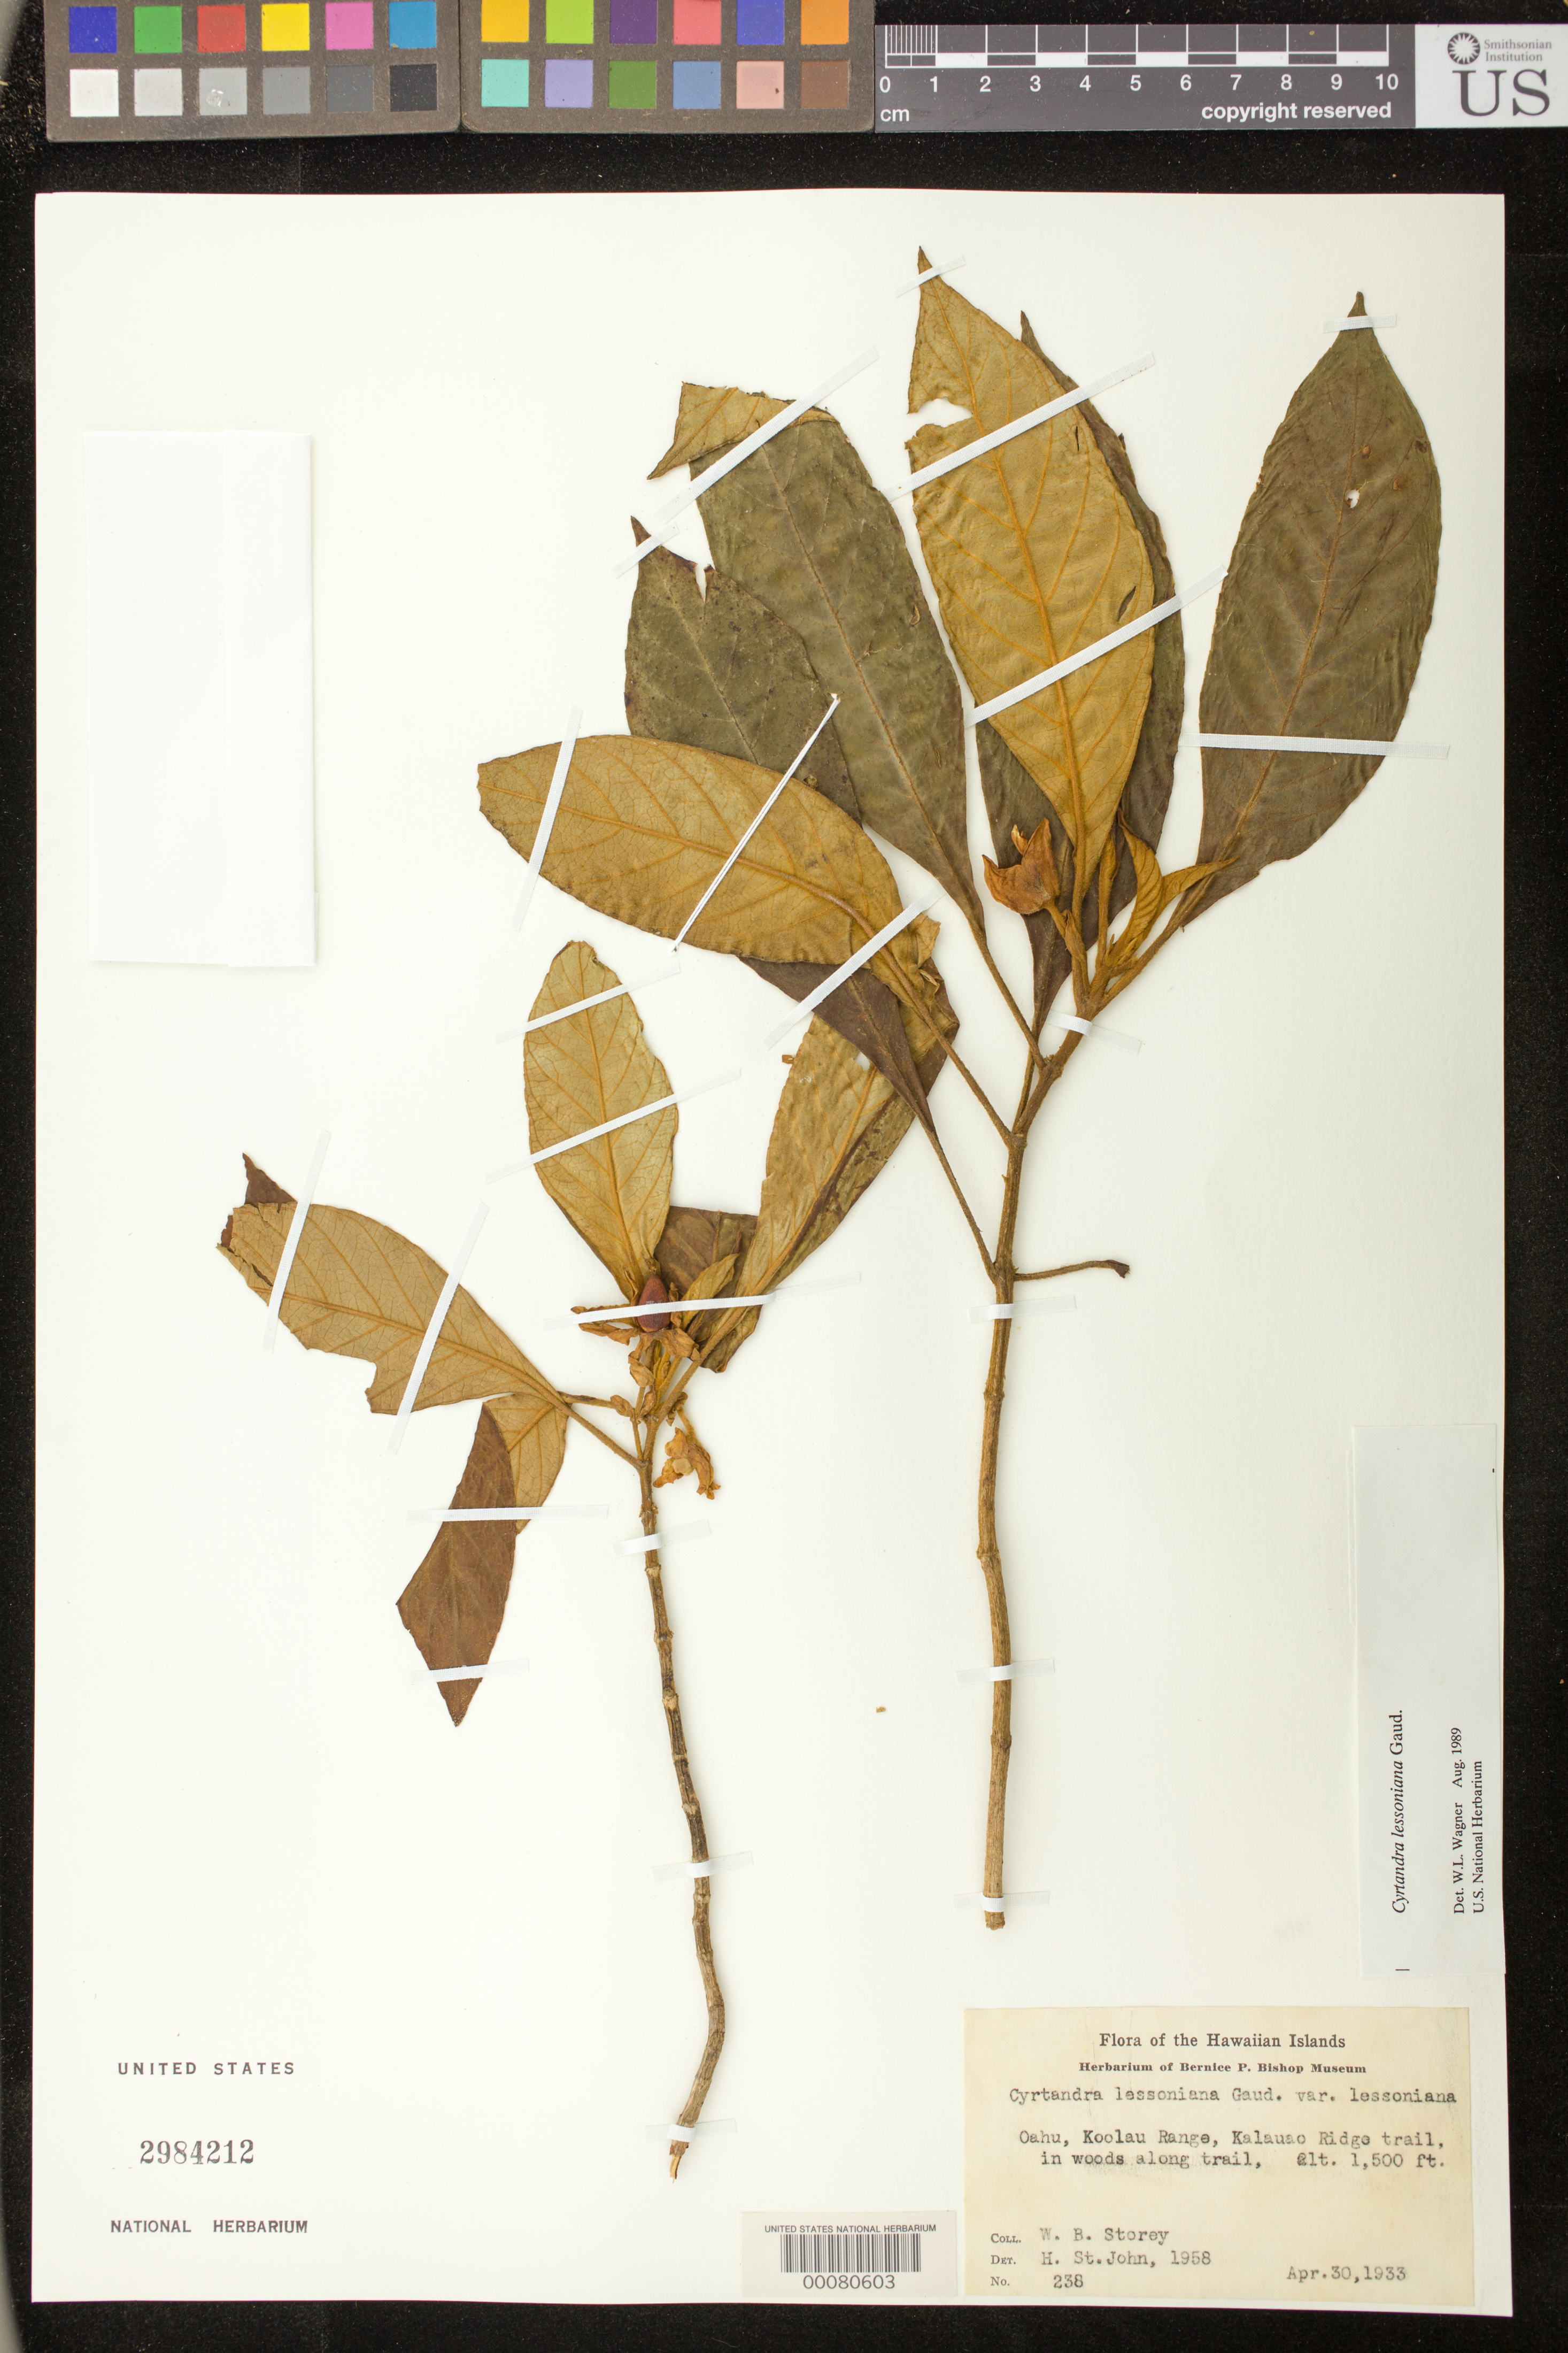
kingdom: Plantae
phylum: Tracheophyta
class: Magnoliopsida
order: Lamiales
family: Gesneriaceae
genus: Cyrtandra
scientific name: Cyrtandra lessoniana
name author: Gaudich.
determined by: St. John, H.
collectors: W. Storey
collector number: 238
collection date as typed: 30 Apr 1933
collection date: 1933-04-30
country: United States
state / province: Hawaii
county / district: Honolulu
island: Oahu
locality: Koolau range, Kalauao ridge trail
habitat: In woods along trail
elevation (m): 457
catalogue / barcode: US 2984212